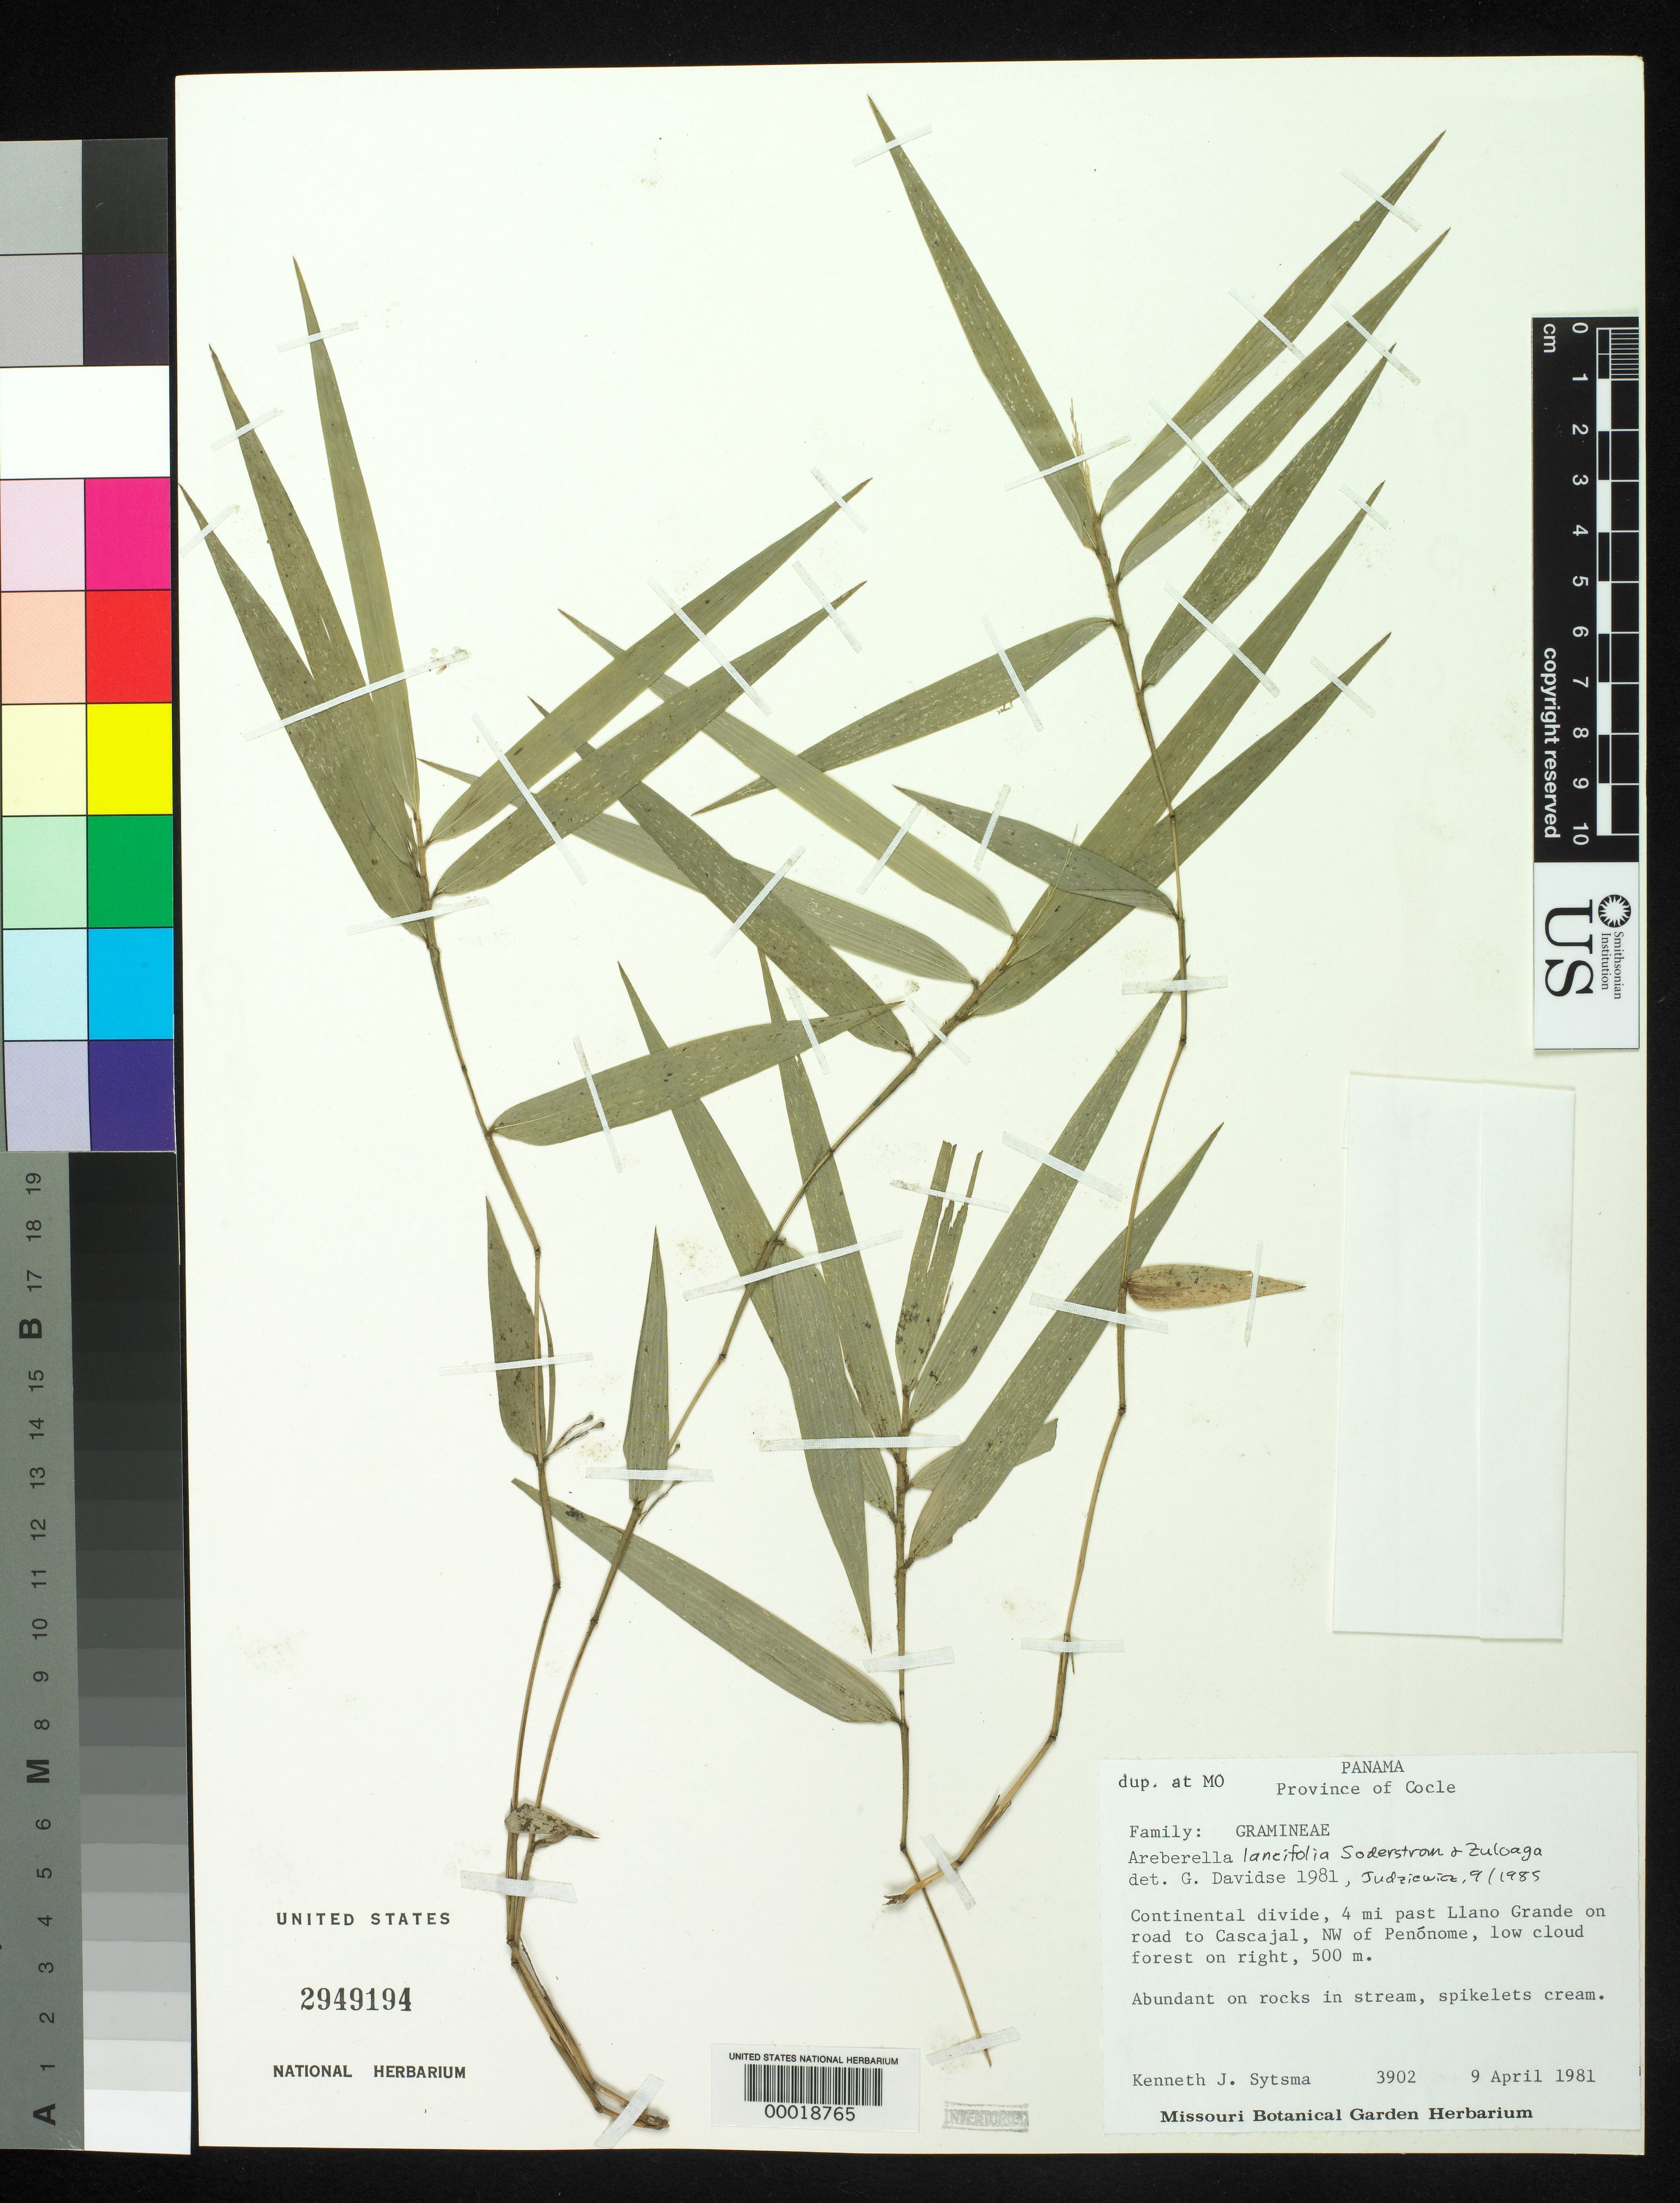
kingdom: Plantae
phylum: Tracheophyta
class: Liliopsida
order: Poales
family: Poaceae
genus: Arberella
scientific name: Arberella lancifolia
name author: Soderstr. & Zuloaga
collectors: K. J. Sytsma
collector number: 3902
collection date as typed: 09 Apr 1981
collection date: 1981-04-09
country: Panama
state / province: Coclé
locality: Llano Grande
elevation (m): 500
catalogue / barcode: US 2949194